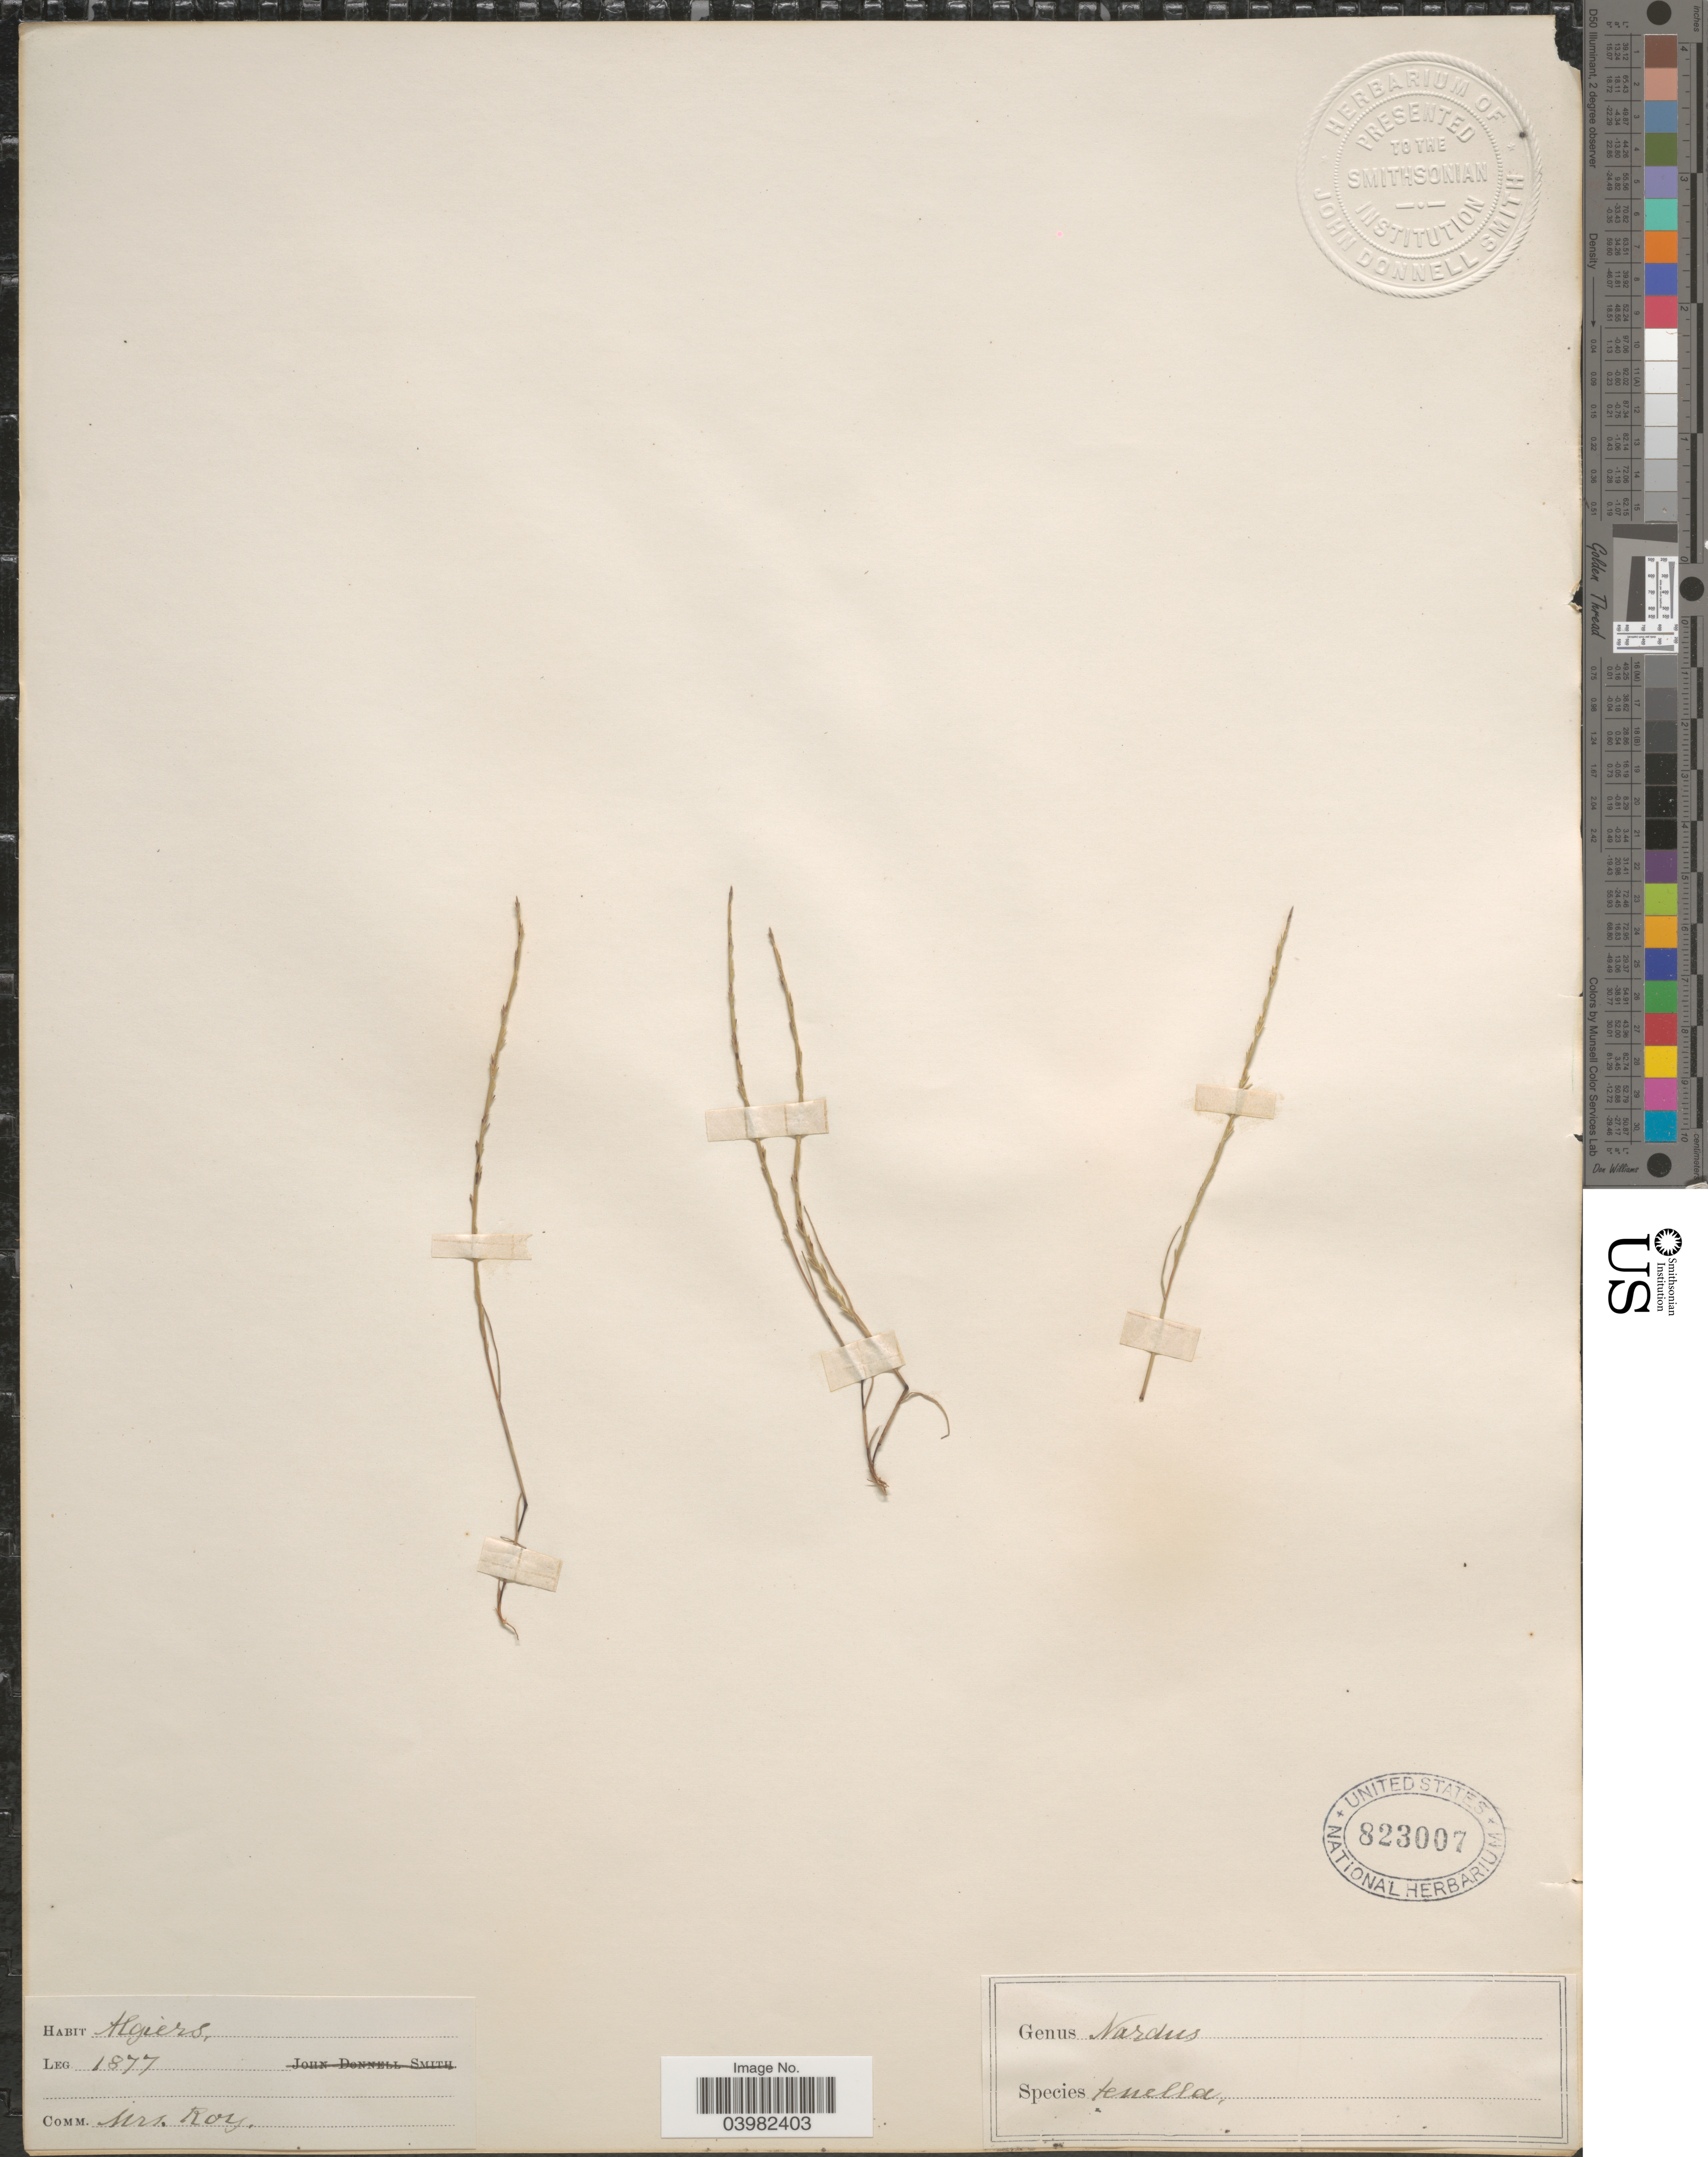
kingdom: Plantae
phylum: Tracheophyta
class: Liliopsida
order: Poales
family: Poaceae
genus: Nardus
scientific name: Nardus stricta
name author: L.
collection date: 1877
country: Algeria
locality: Algiers.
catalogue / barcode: US 823007